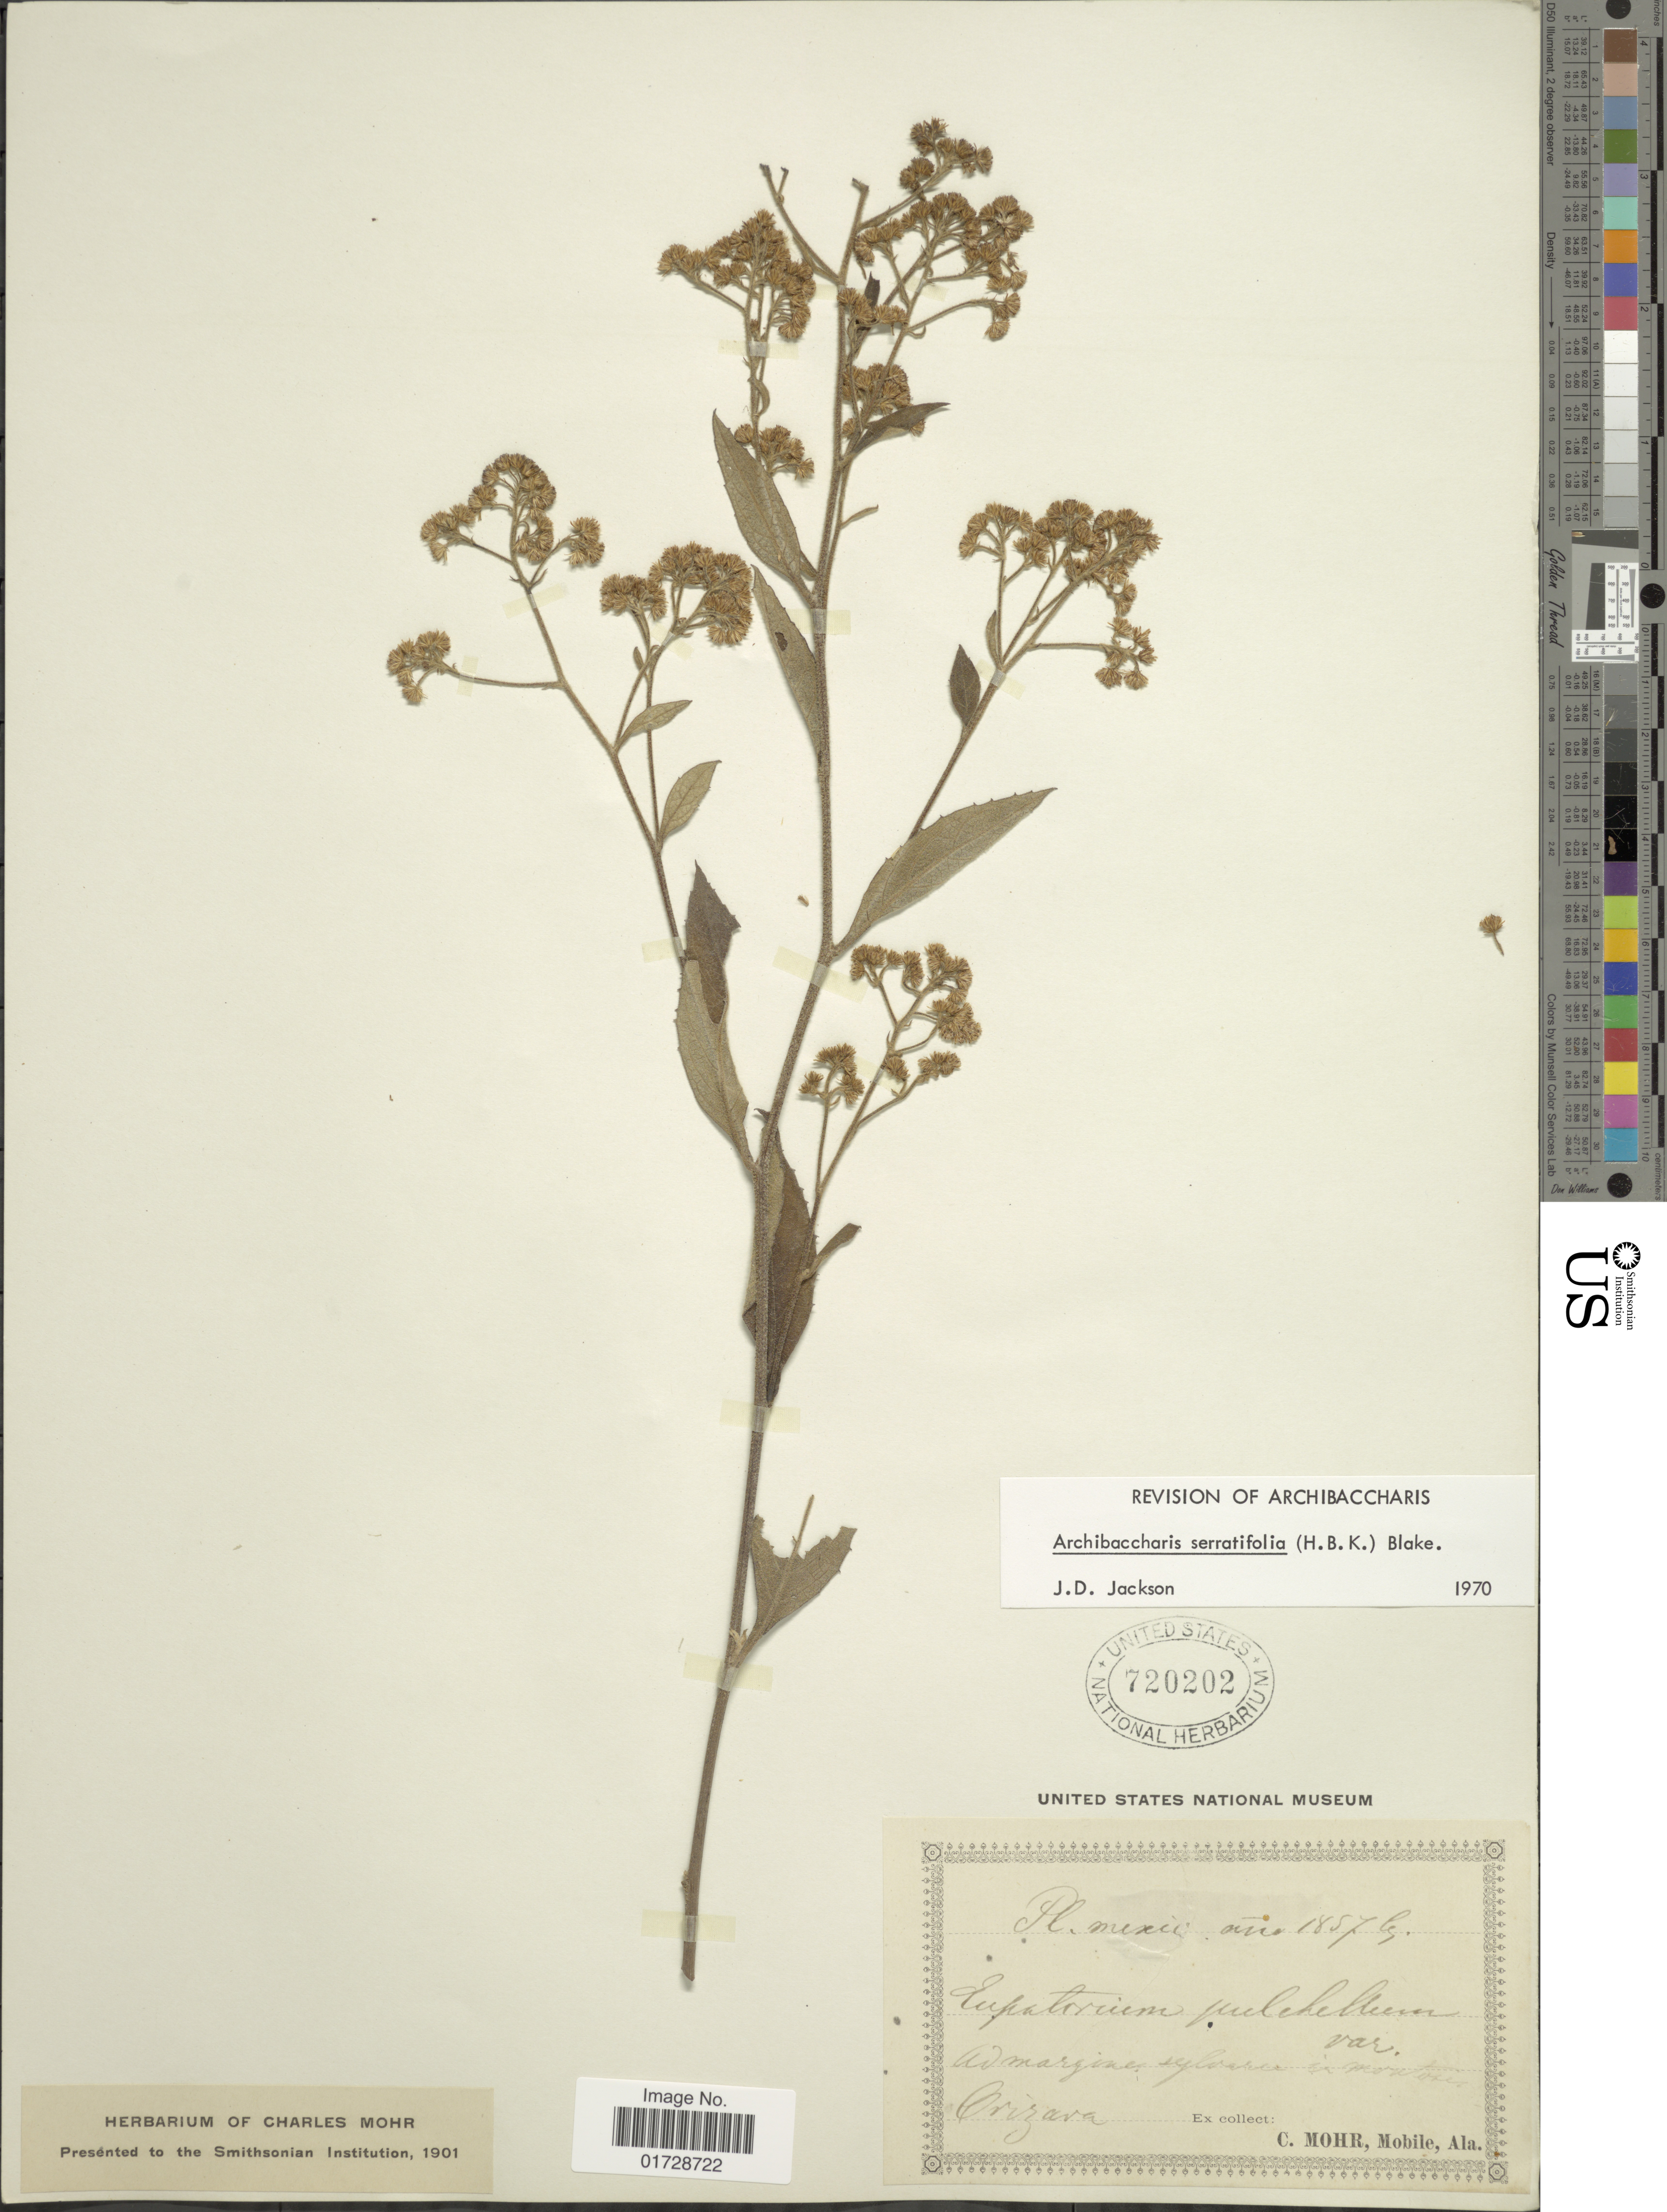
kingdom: Plantae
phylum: Tracheophyta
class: Magnoliopsida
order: Asterales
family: Asteraceae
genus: Archibaccharis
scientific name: Archibaccharis serratifolia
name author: (Kunth) S.F. Blake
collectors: Mohr, C. T. (herbarium)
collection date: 1857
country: Mexico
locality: Orizava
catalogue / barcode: US 720202